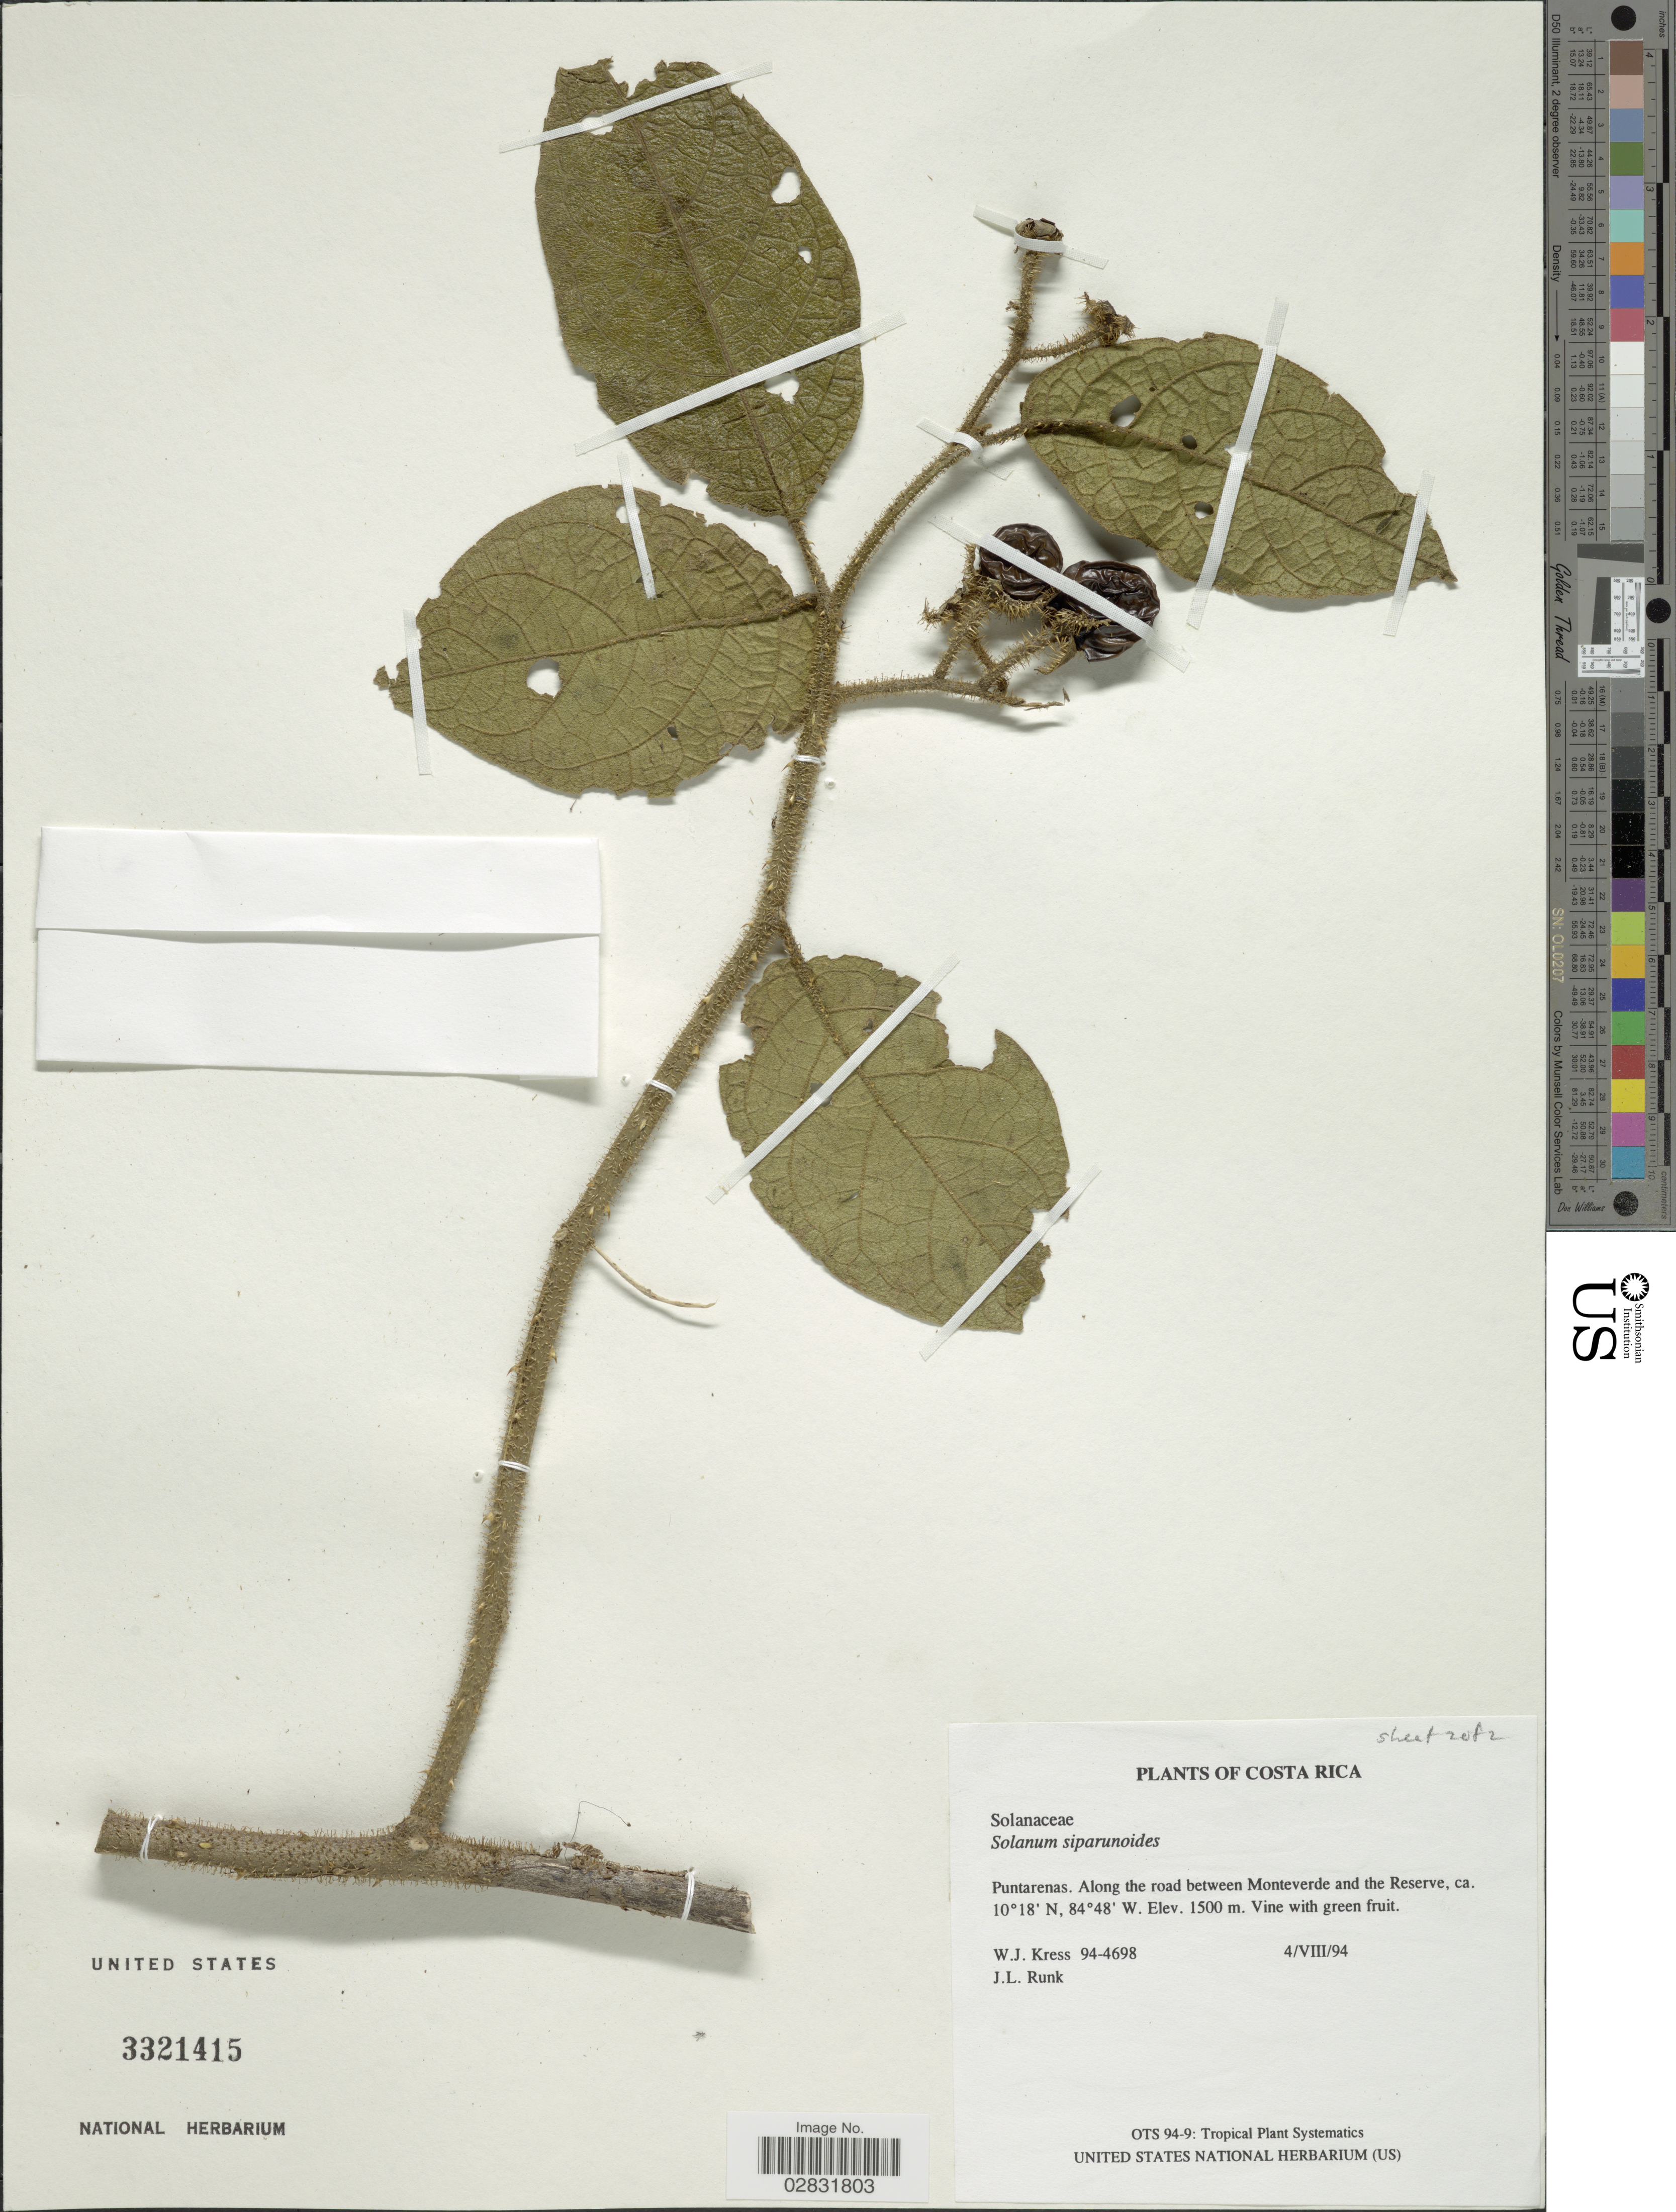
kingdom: Plantae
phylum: Tracheophyta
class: Magnoliopsida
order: Solanales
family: Solanaceae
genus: Solanum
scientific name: Solanum siparunoides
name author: Ewan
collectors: W. J. Kress & Runk, J. L.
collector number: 94-4698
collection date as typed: Transcribed d/m/y: 4/8/94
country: Costa Rica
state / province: Puntarenas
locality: Along the road between Monteverde and the Reserve.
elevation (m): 1500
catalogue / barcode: US 3321415